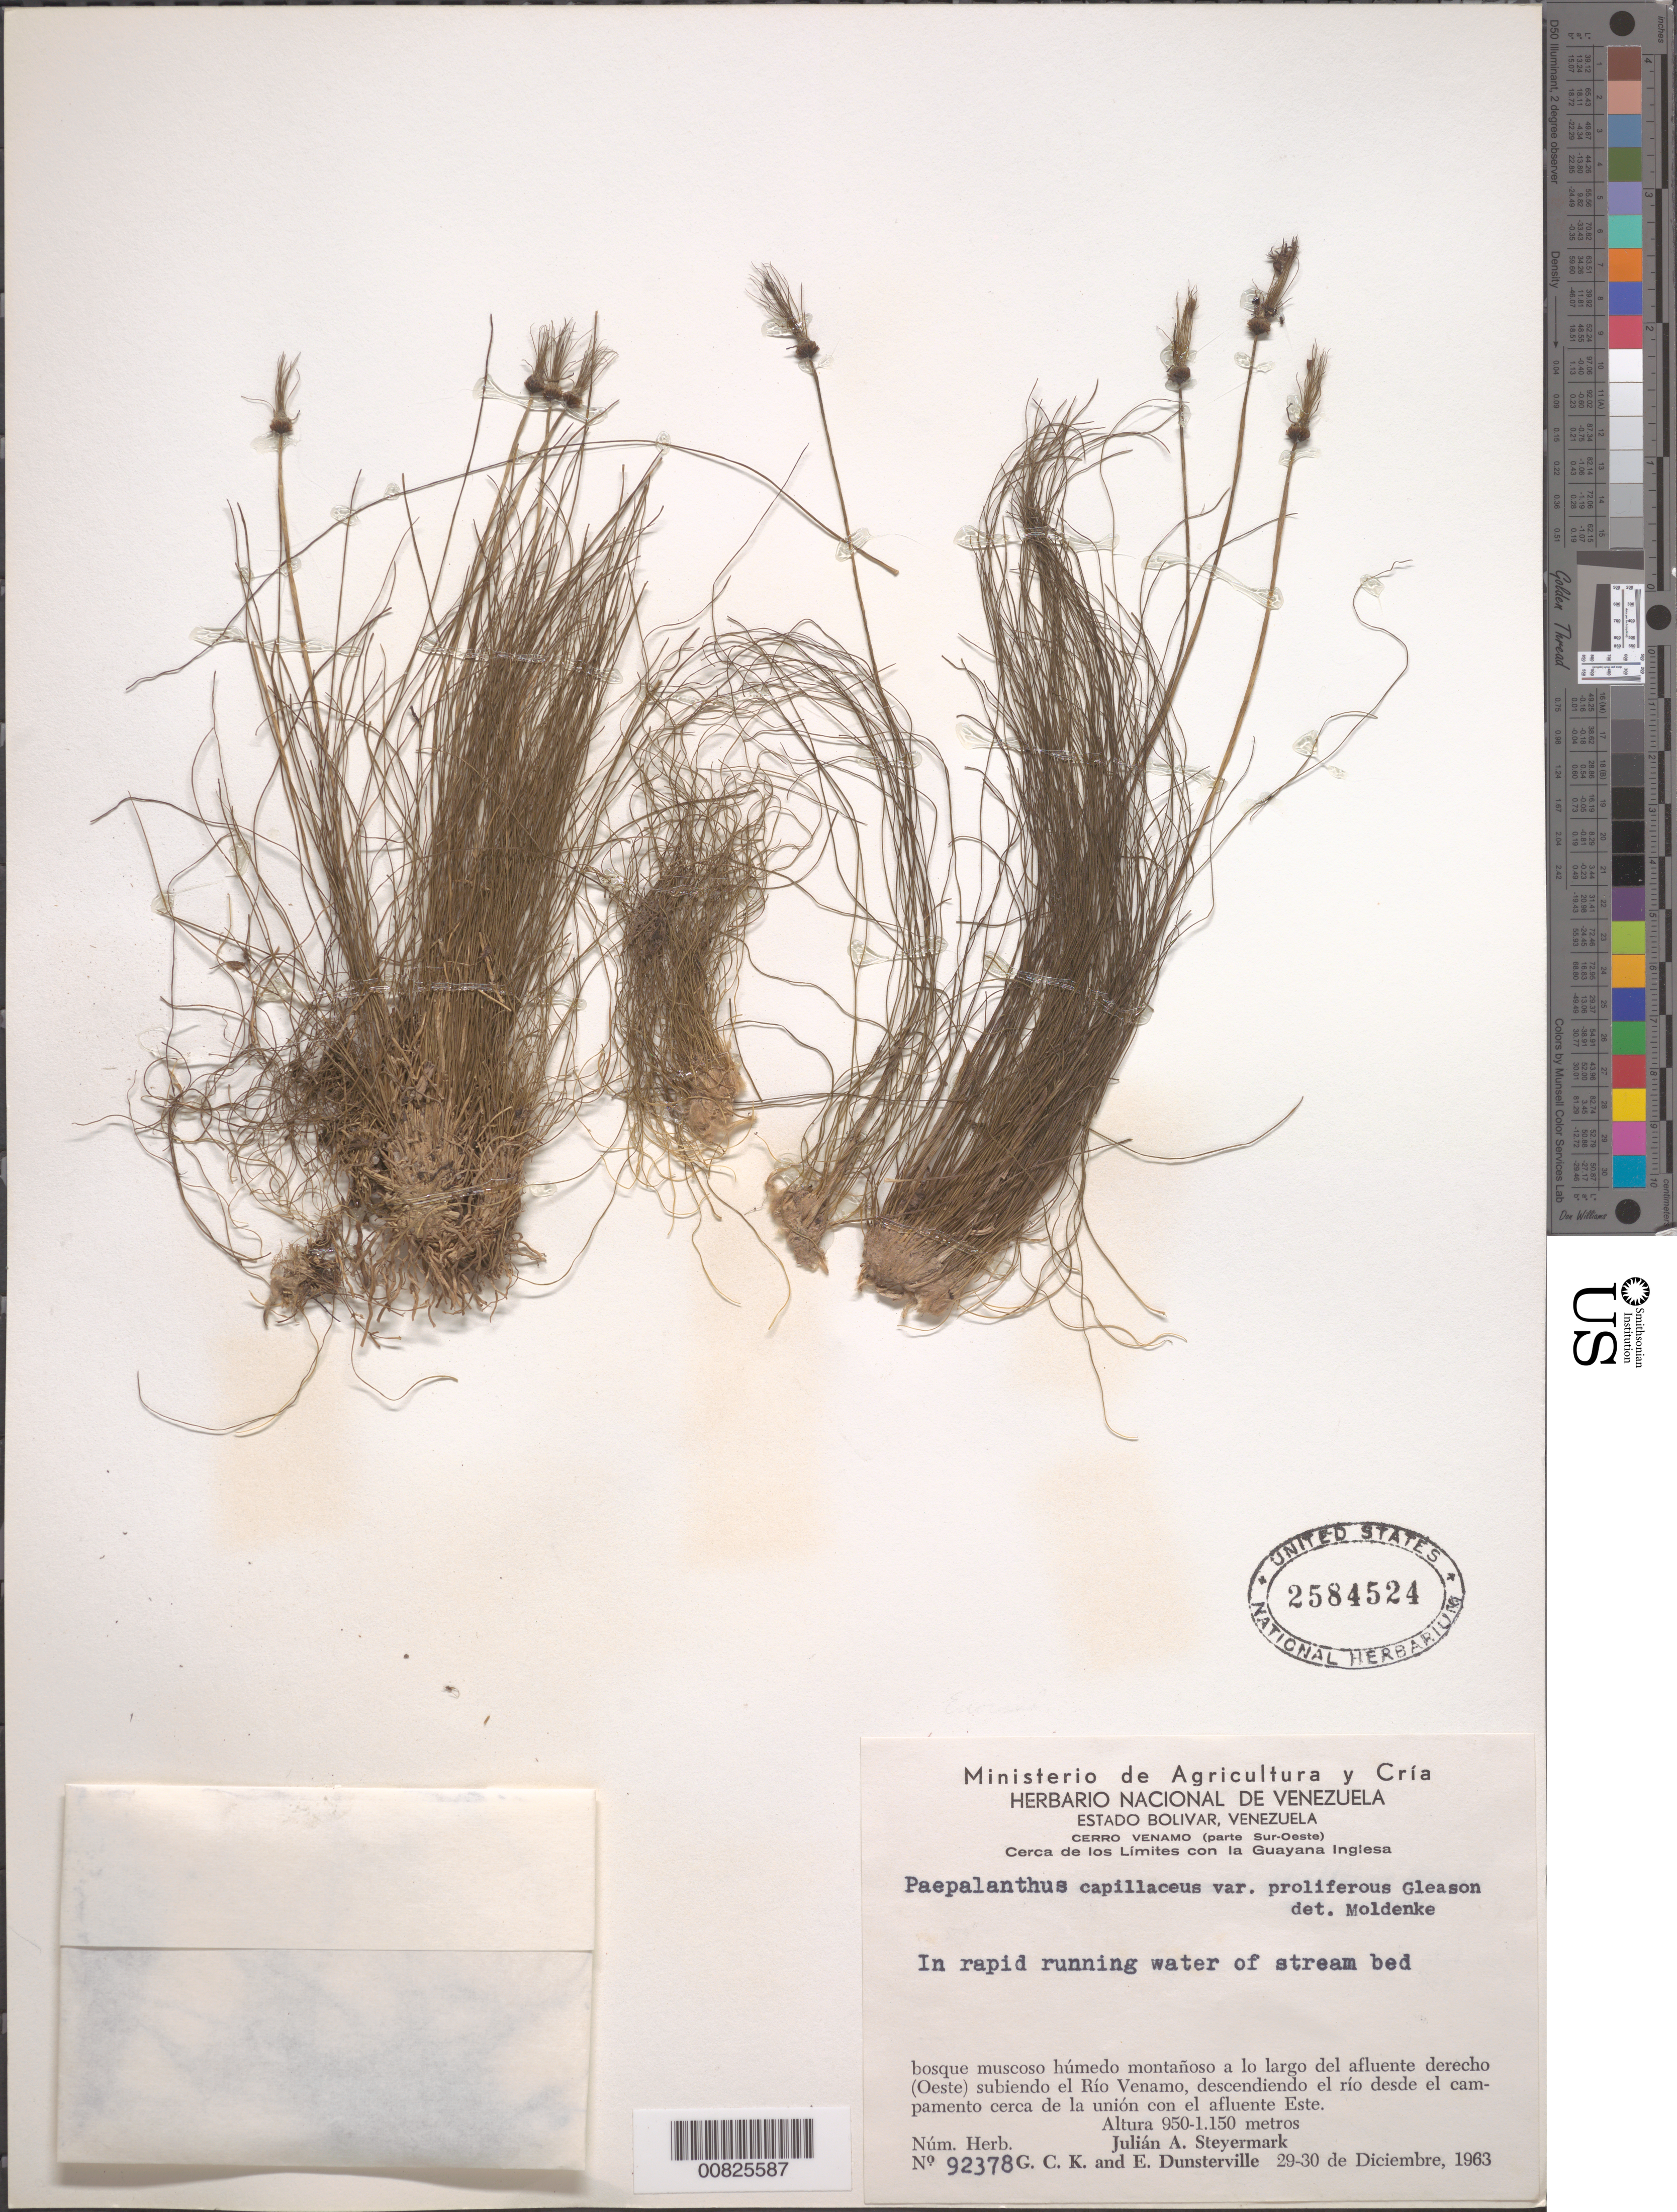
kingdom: Plantae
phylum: Tracheophyta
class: Liliopsida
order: Poales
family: Eriocaulaceae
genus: Rondonanthus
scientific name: Rondonanthus capillaceus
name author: (Klotzsch ex Körn.) Hensold & Giul.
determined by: Moldenke, H. N.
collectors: J. Steyermark, G. C. K. Dunsterville & E. Dunsterville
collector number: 92378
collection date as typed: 29-Dec-63 to 30-Dec-63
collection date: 1963-12-29/1963-12-30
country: Venezuela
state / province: Bolívar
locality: Cerro Venamo, Río Venamo, descendiendo el río desde el campamento cerca de la union con el afluente Este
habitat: Bosque muscoso húmedo montañoso; in rapid running water of stream bed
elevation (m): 950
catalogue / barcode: US 2584524